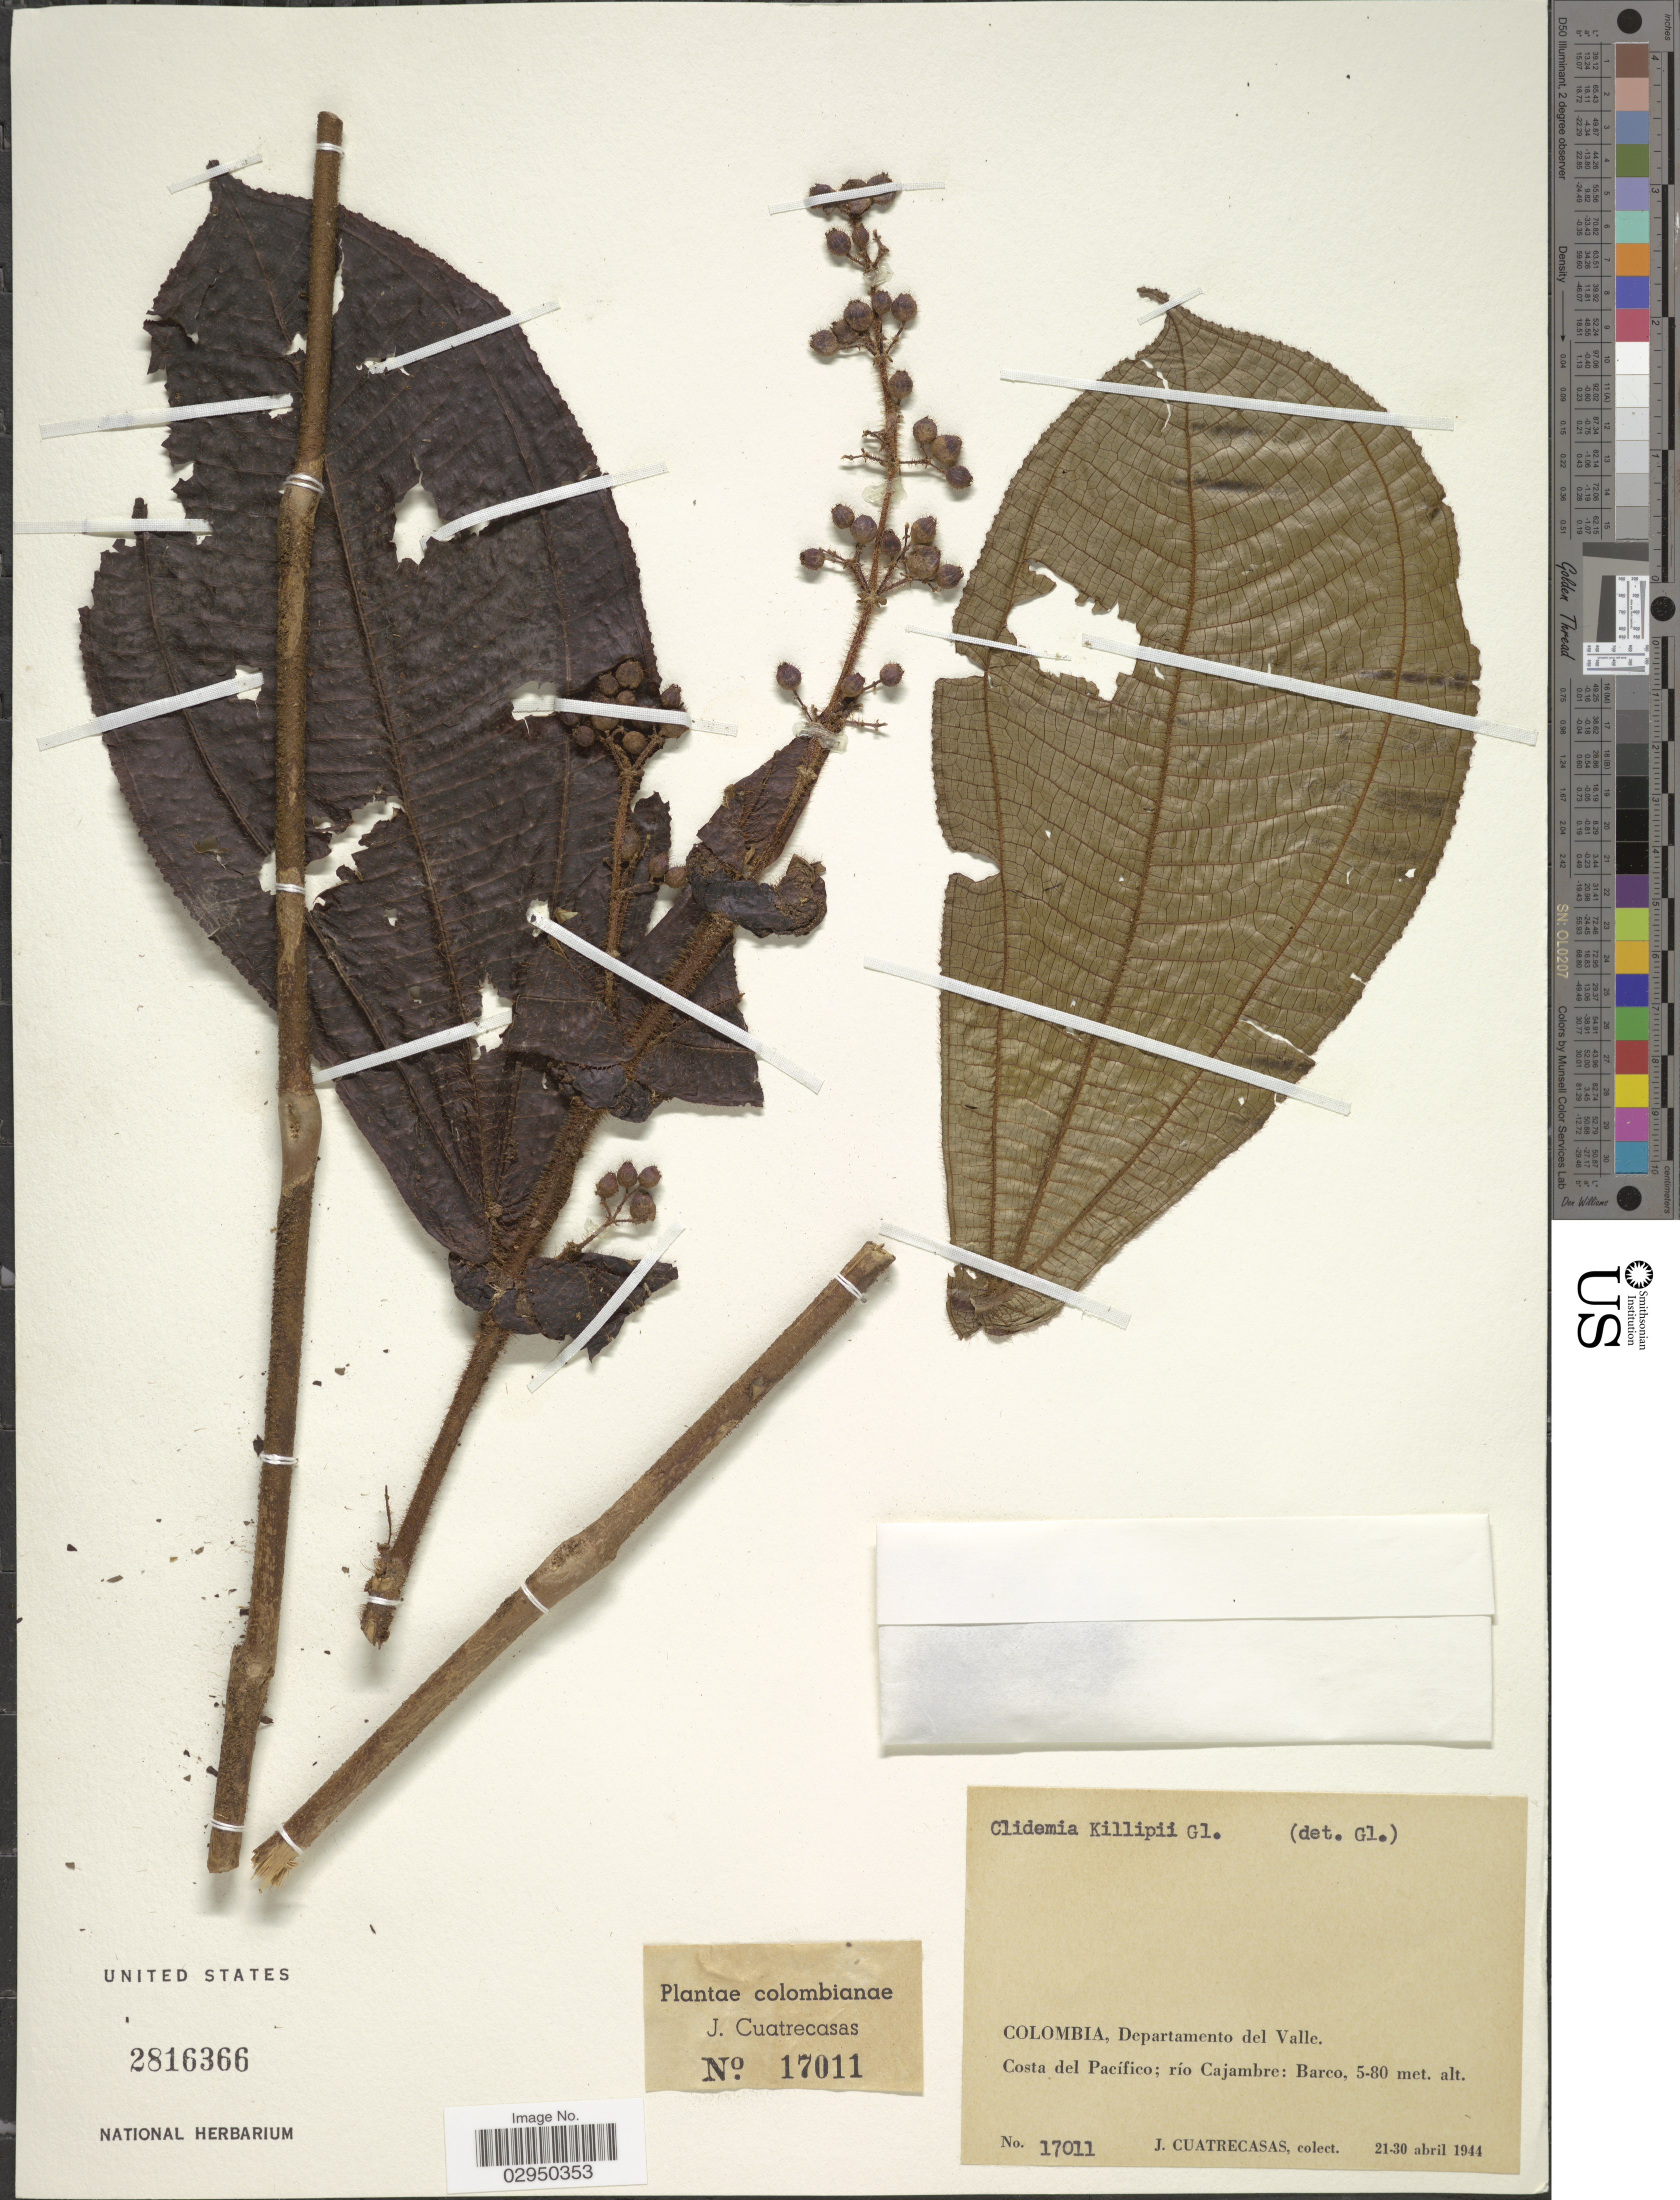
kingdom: Plantae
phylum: Tracheophyta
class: Magnoliopsida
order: Myrtales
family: Melastomataceae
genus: Clidemia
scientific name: Clidemia killipii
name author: Gleason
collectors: J. Cuatrecasas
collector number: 17011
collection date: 1944-04-21/1944-04-30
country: Colombia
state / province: Valle del Cauca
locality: Departamento del Valle. Costa del Pacífico; río Cajambre: Barco.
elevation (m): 5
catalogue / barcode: US 2816366